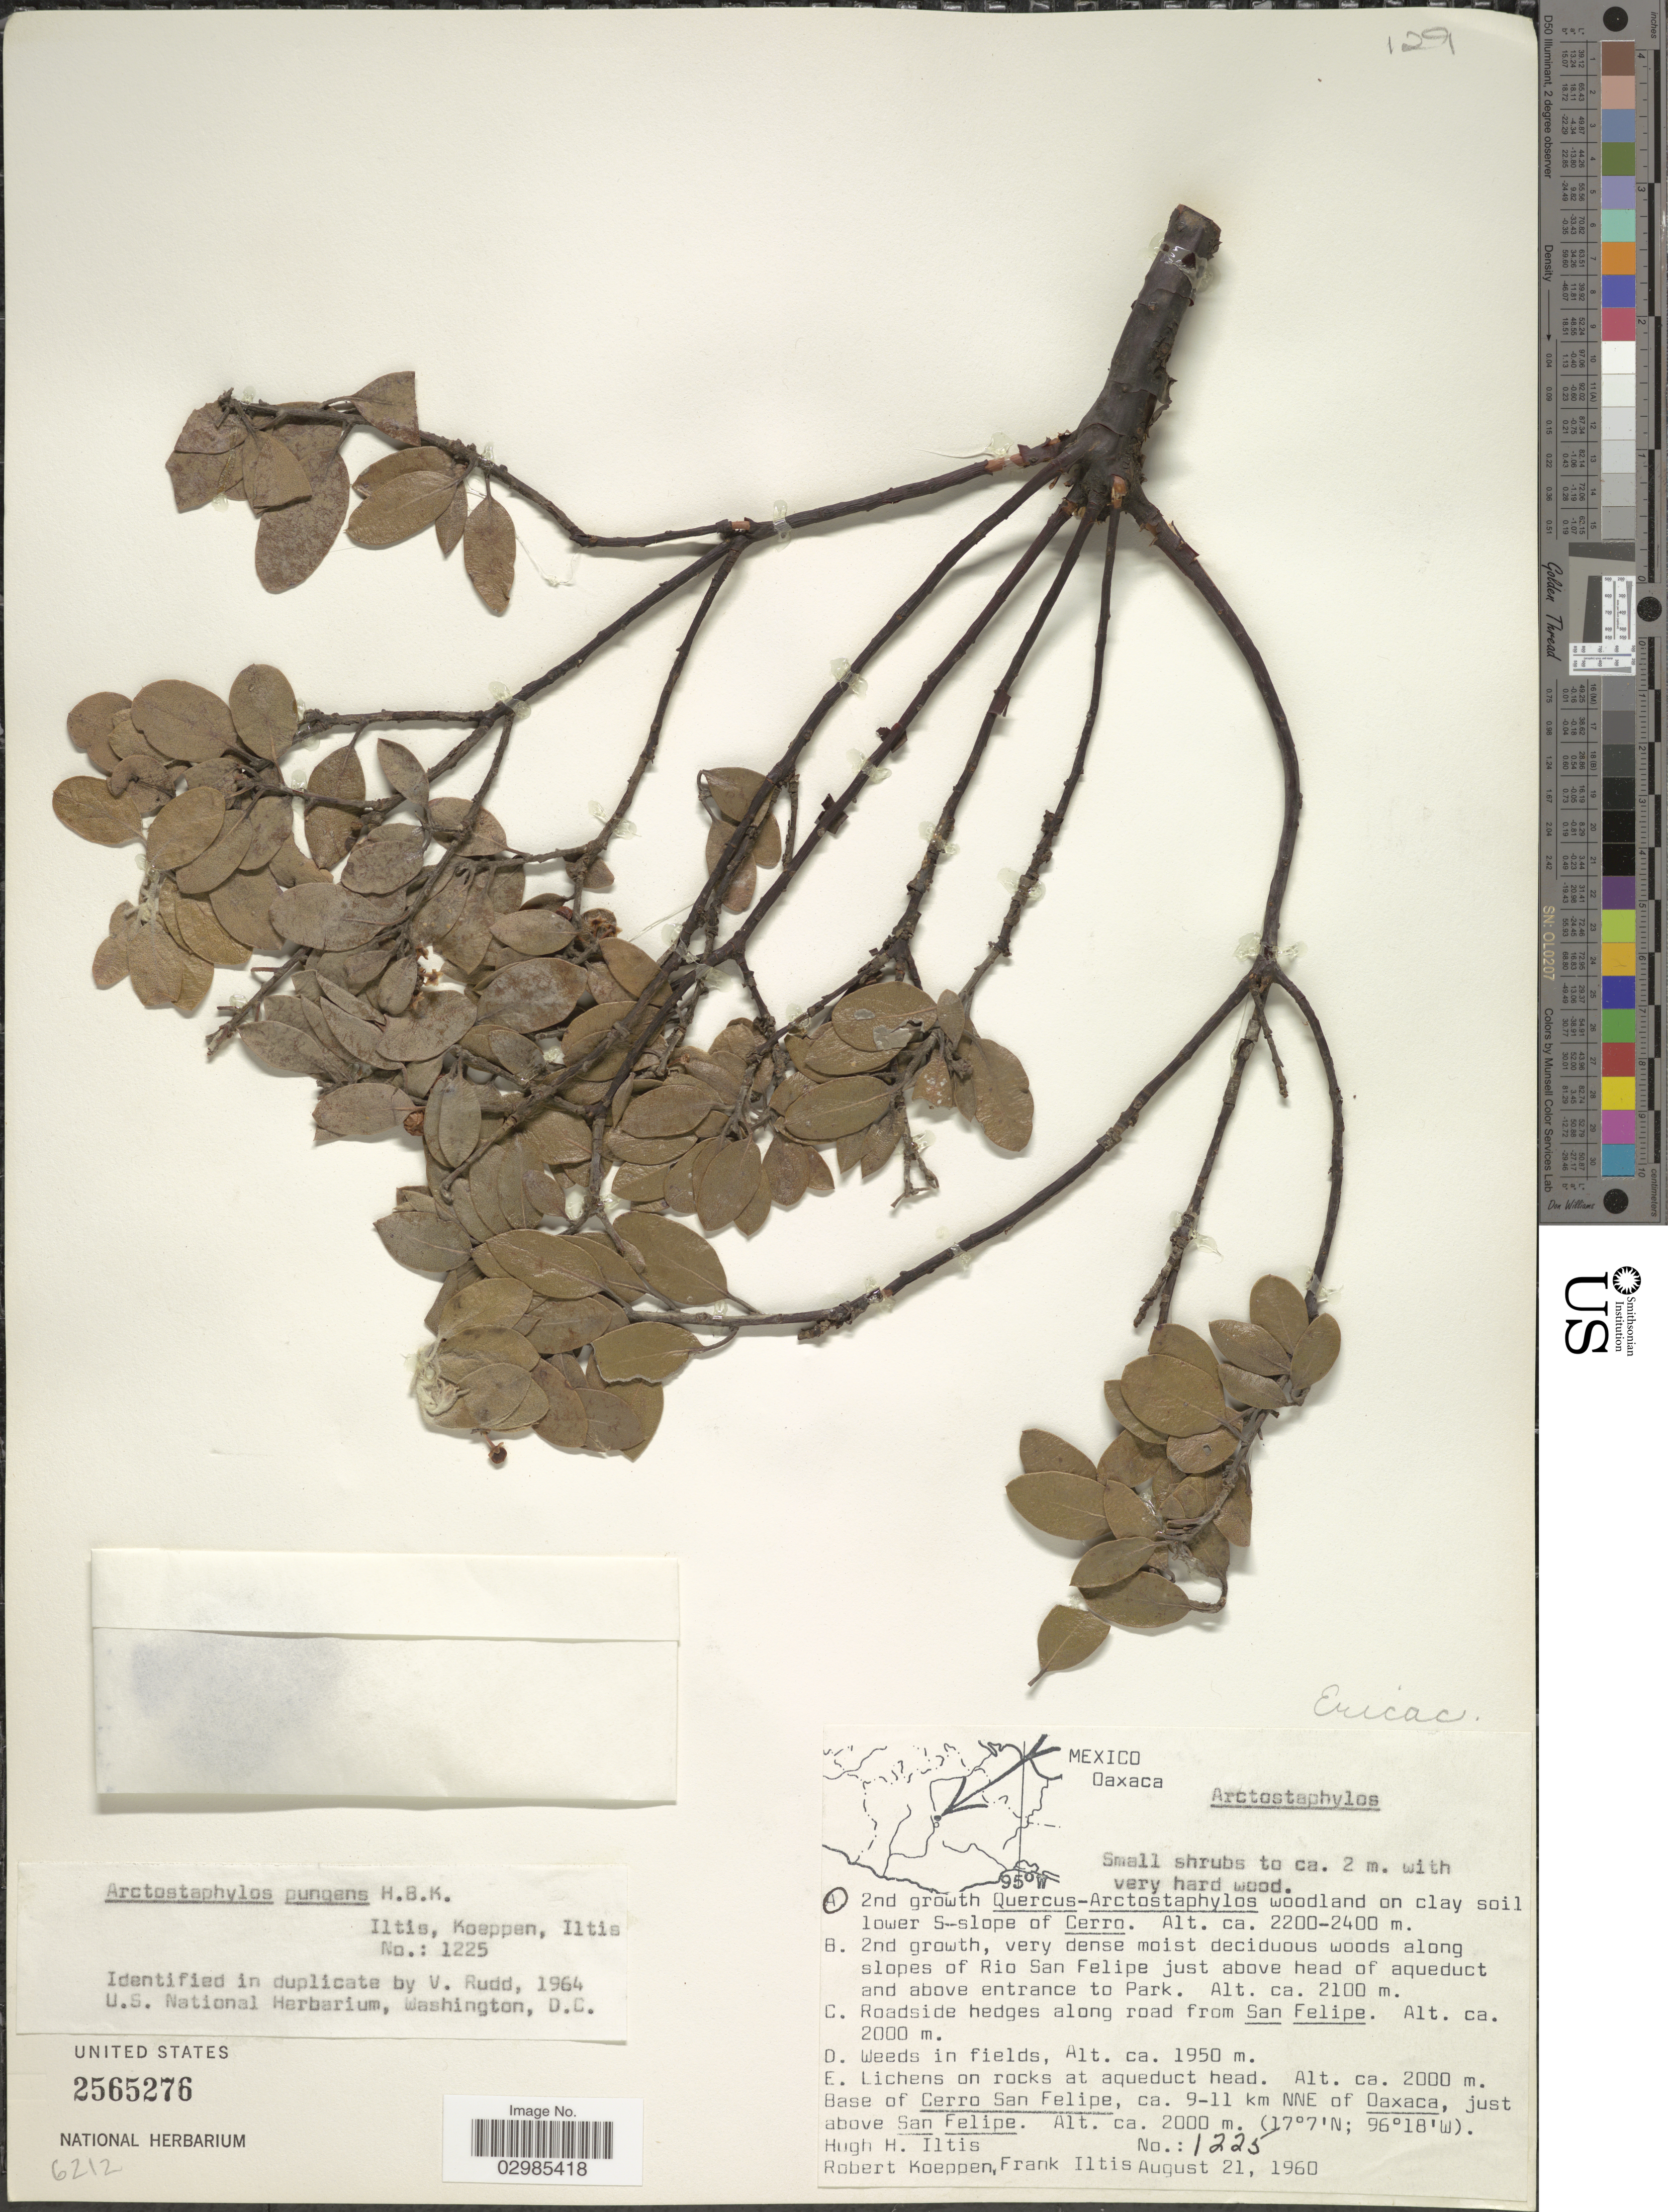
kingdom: Plantae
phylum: Tracheophyta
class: Magnoliopsida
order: Ericales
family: Ericaceae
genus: Arctostaphylos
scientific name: Arctostaphylos pungens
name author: Kunth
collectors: H. Iltis, R. C. Koeppen & F. S. Iltis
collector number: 1225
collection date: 1960-08-21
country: Mexico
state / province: Oaxaca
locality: Base of Cerro San Felipe, ca. 9-11 km NNE of Oaxaca, just above San Felipe.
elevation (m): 2000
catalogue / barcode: US 2565276